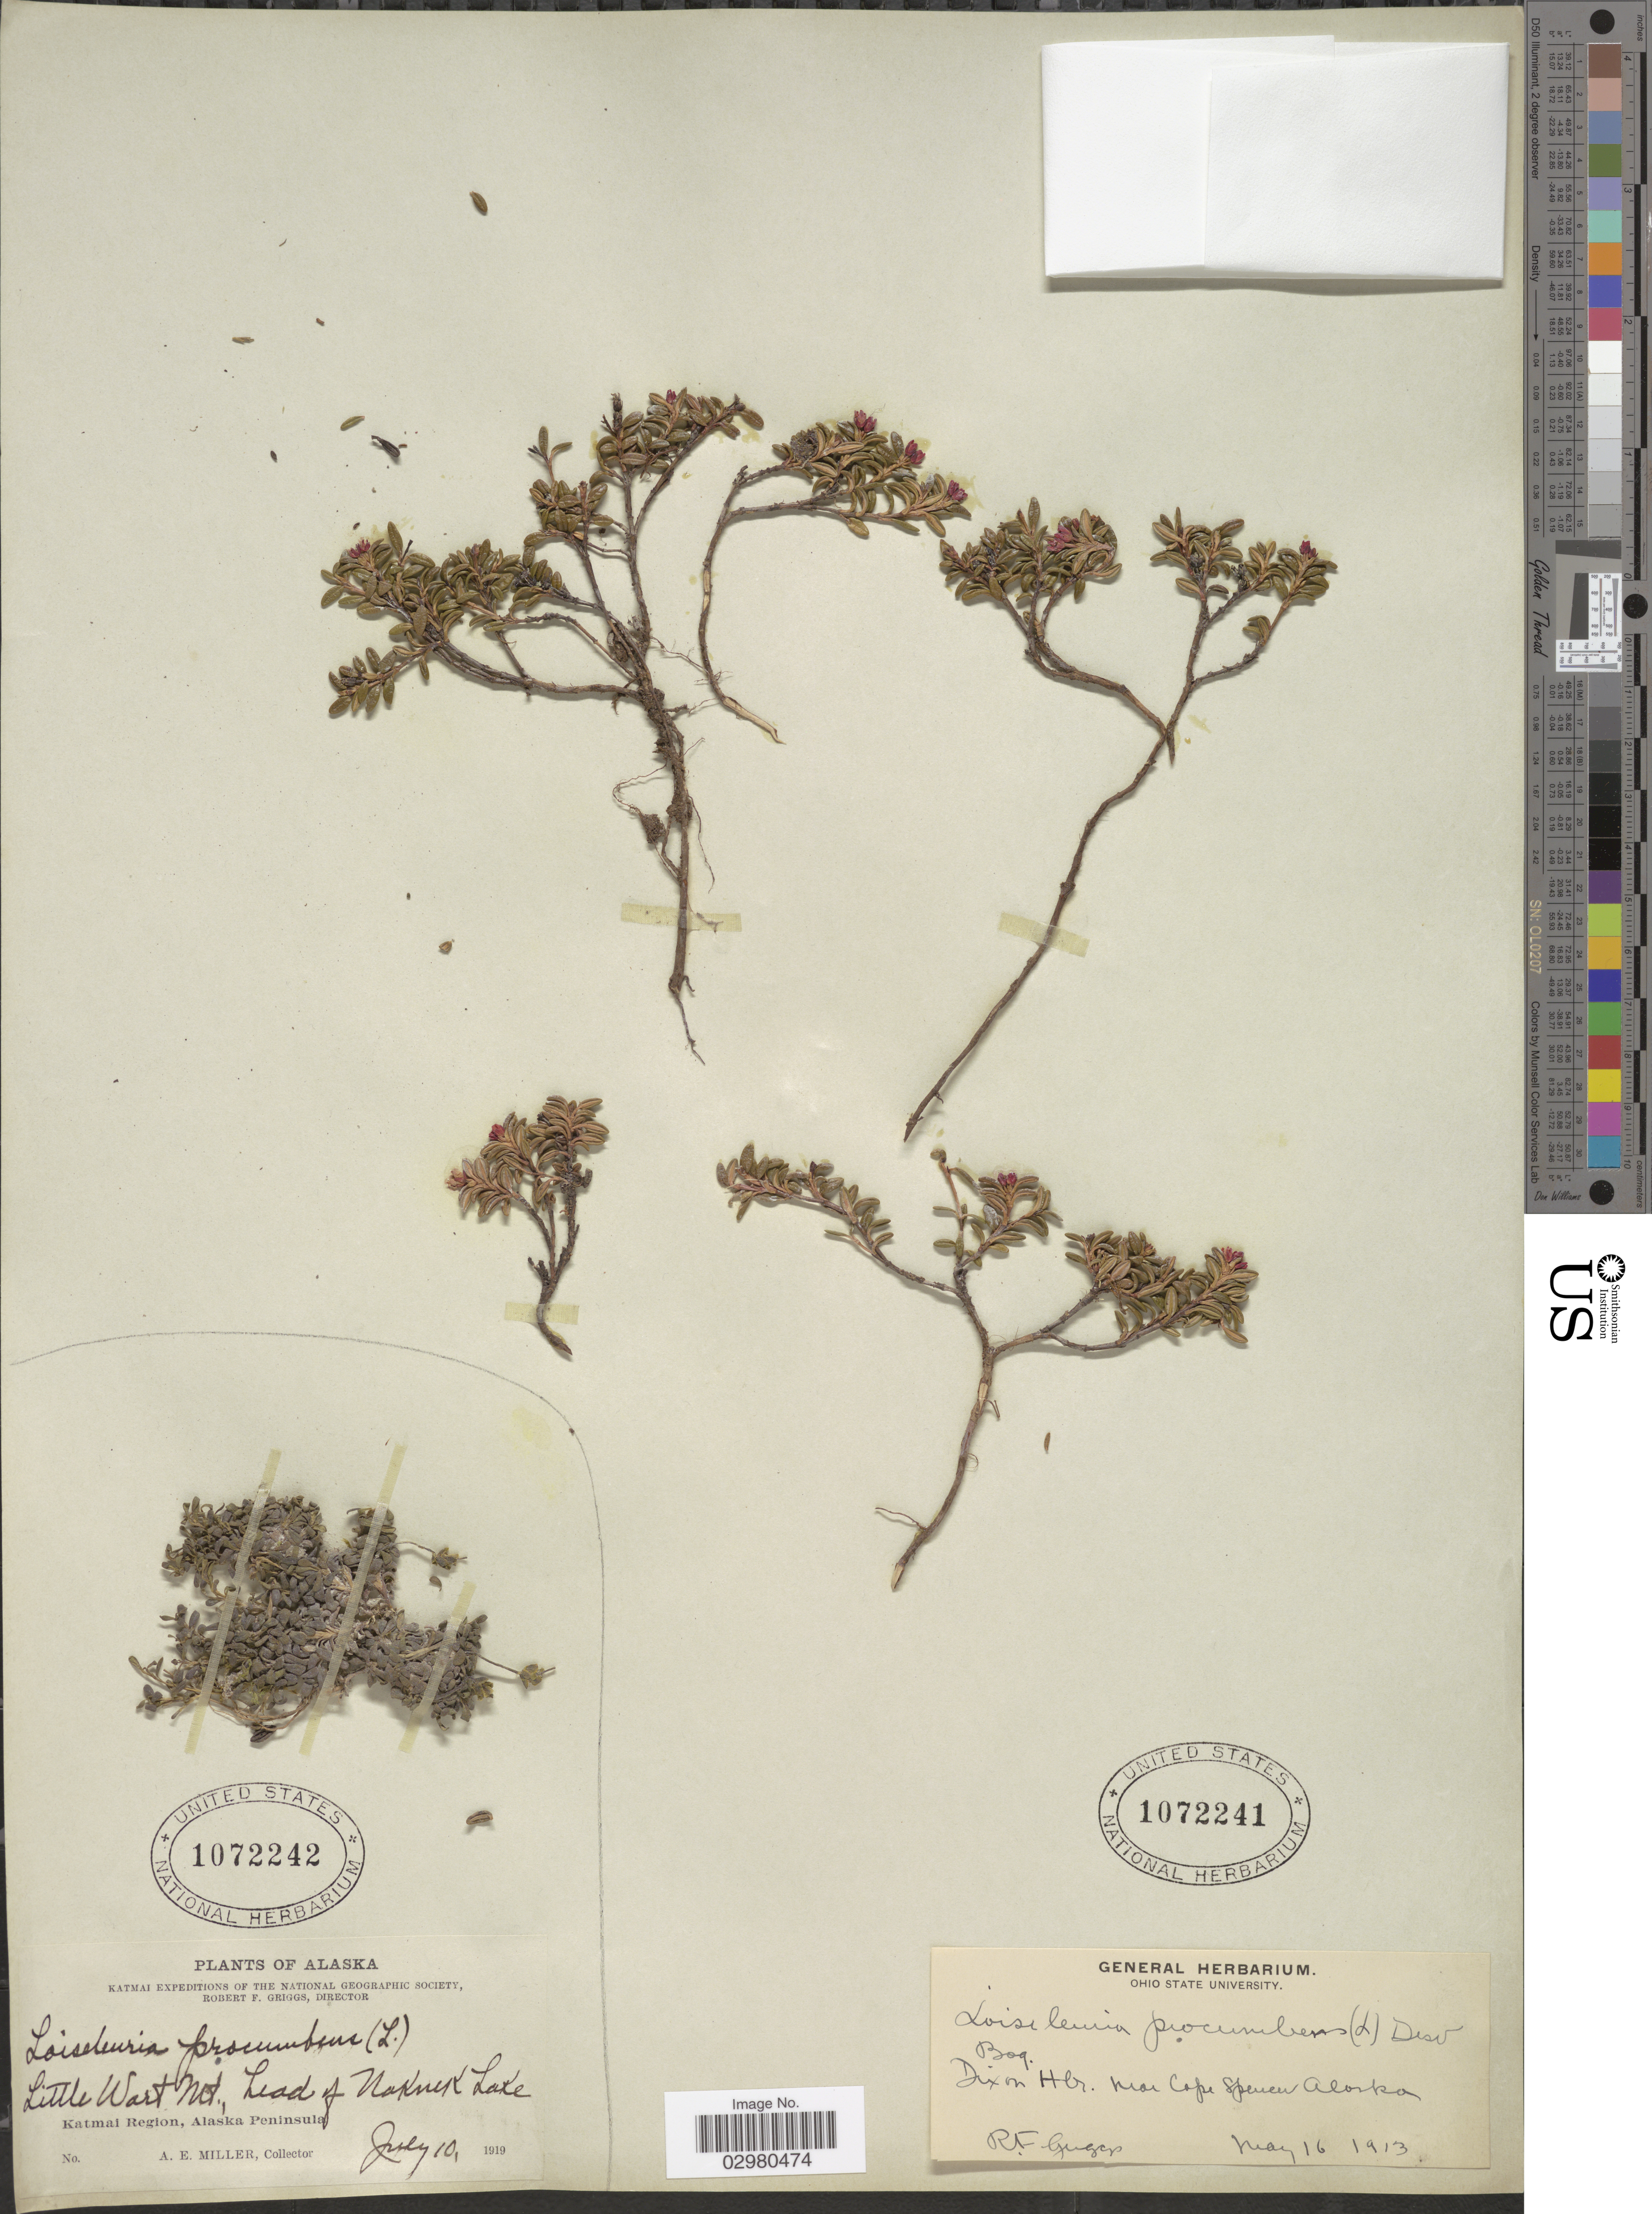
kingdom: Plantae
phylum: Tracheophyta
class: Magnoliopsida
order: Ericales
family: Ericaceae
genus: Loiseleuria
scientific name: Loiseleuria procumbens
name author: (L.) Desv.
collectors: A. E. Miller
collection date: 1919-07-10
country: United States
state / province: Alaska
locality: Little Wart Mt., head of Naknek Lake. Katmai Region, Alaska Peninsula.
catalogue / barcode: US 1072242-2